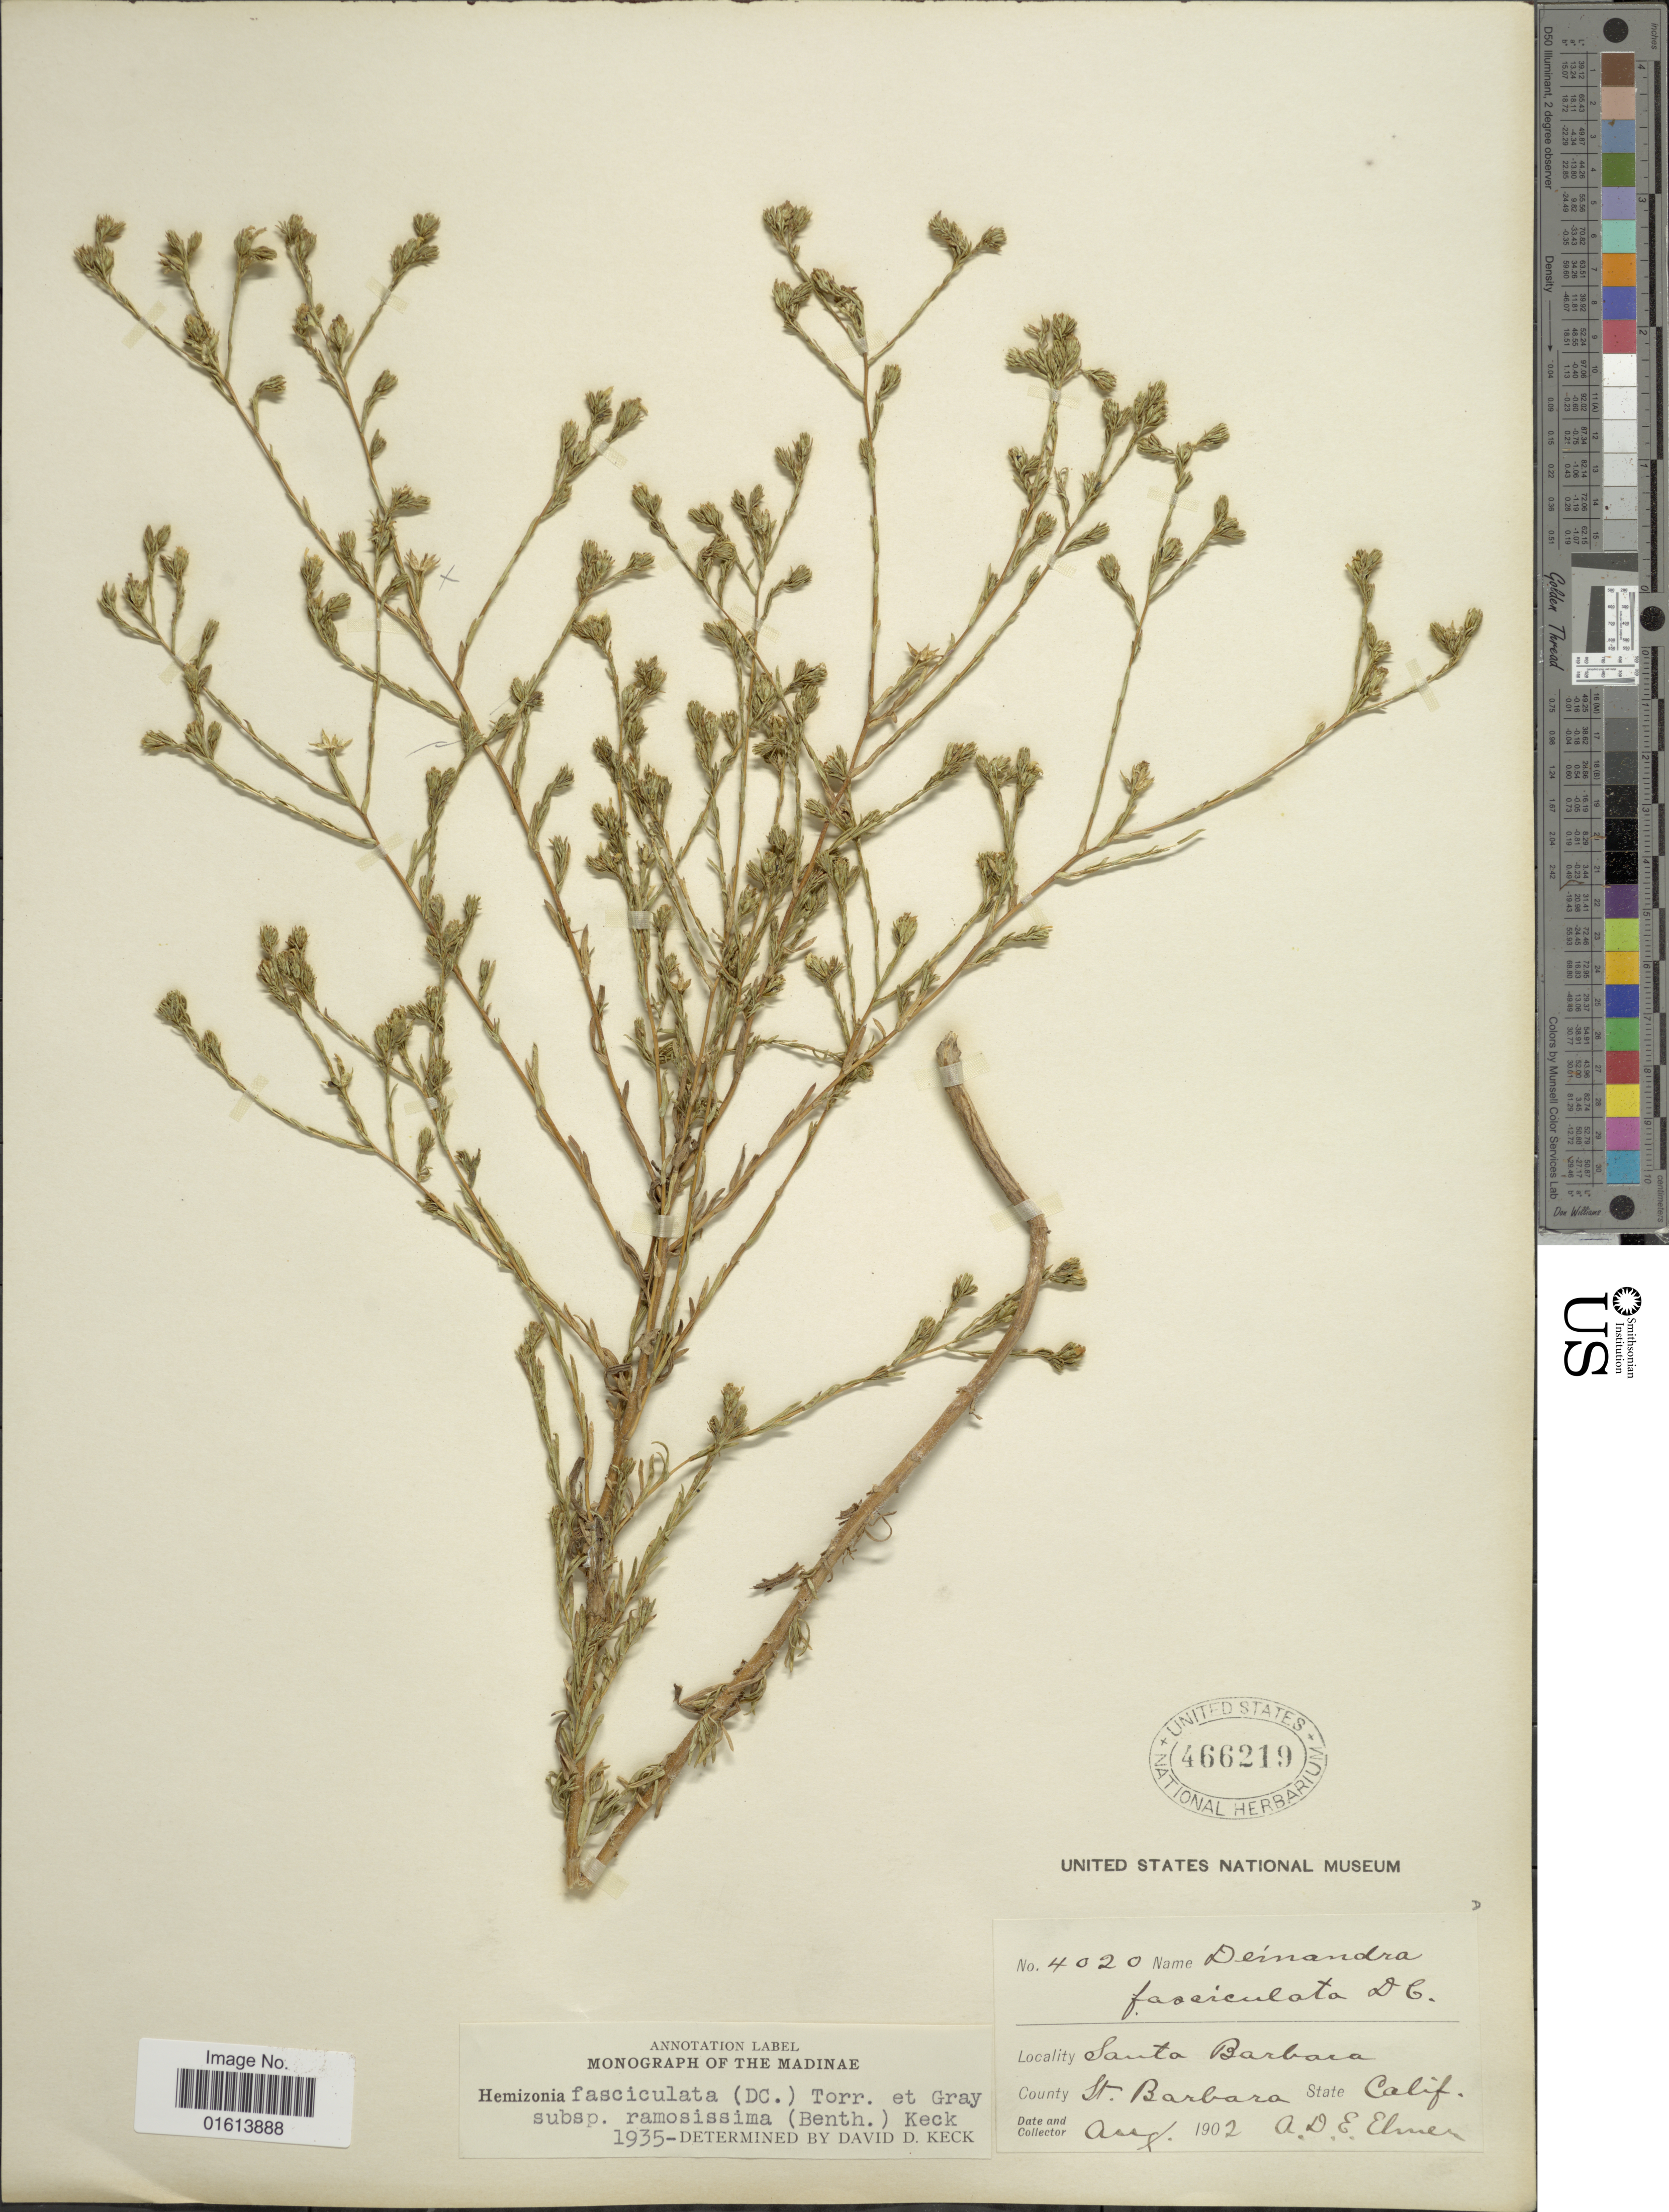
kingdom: Plantae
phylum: Tracheophyta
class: Magnoliopsida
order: Asterales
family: Asteraceae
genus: Hemizonia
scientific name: Hemizonia fasciculata subsp. ramosissima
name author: (Benth.) D.D. Keck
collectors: A. D. E. Elmer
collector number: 4020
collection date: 1902-08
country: United States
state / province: California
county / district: Santa Barbara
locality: Santa Barbara. County St. Barbara.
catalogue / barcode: US 466219